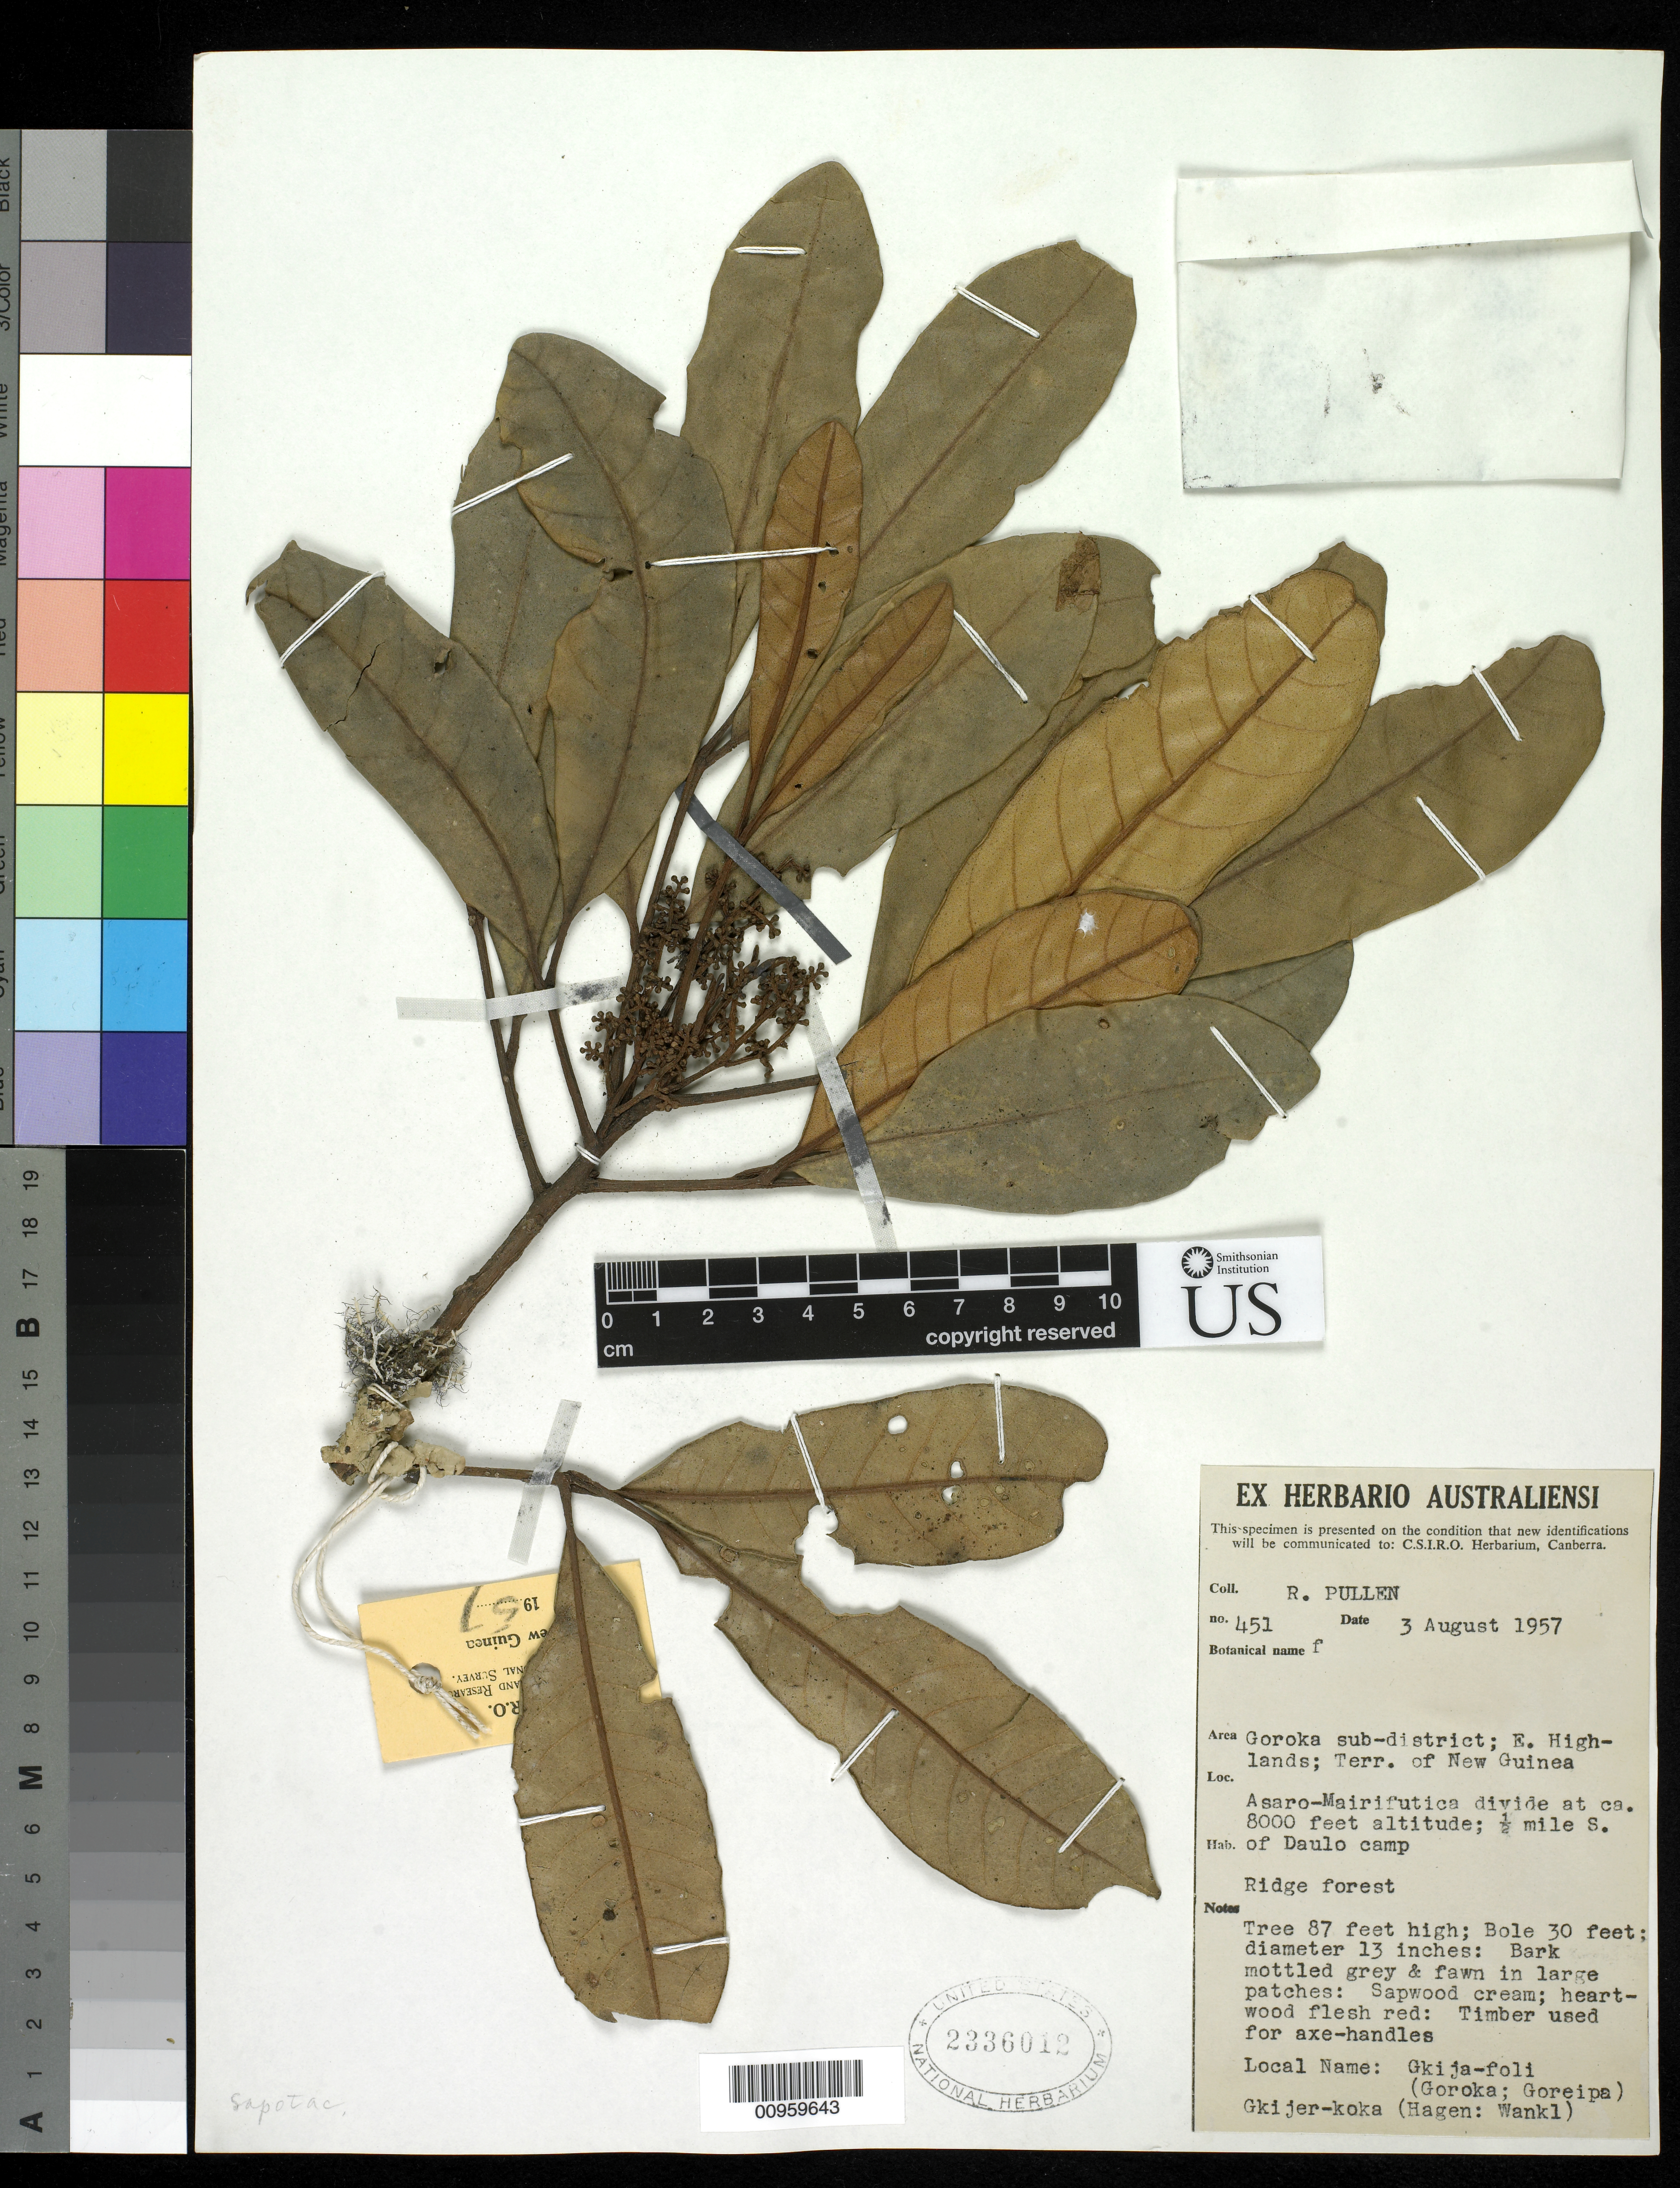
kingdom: Plantae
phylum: Tracheophyta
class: Magnoliopsida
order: Ericales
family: Sapotaceae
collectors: R. Pullen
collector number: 451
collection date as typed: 03 Aug 1957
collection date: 1957-08-03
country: Papua New Guinea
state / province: Eastern Highlands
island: New Guinea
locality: Asaro-Mairifutica divide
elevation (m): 2438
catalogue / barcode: US 2336012